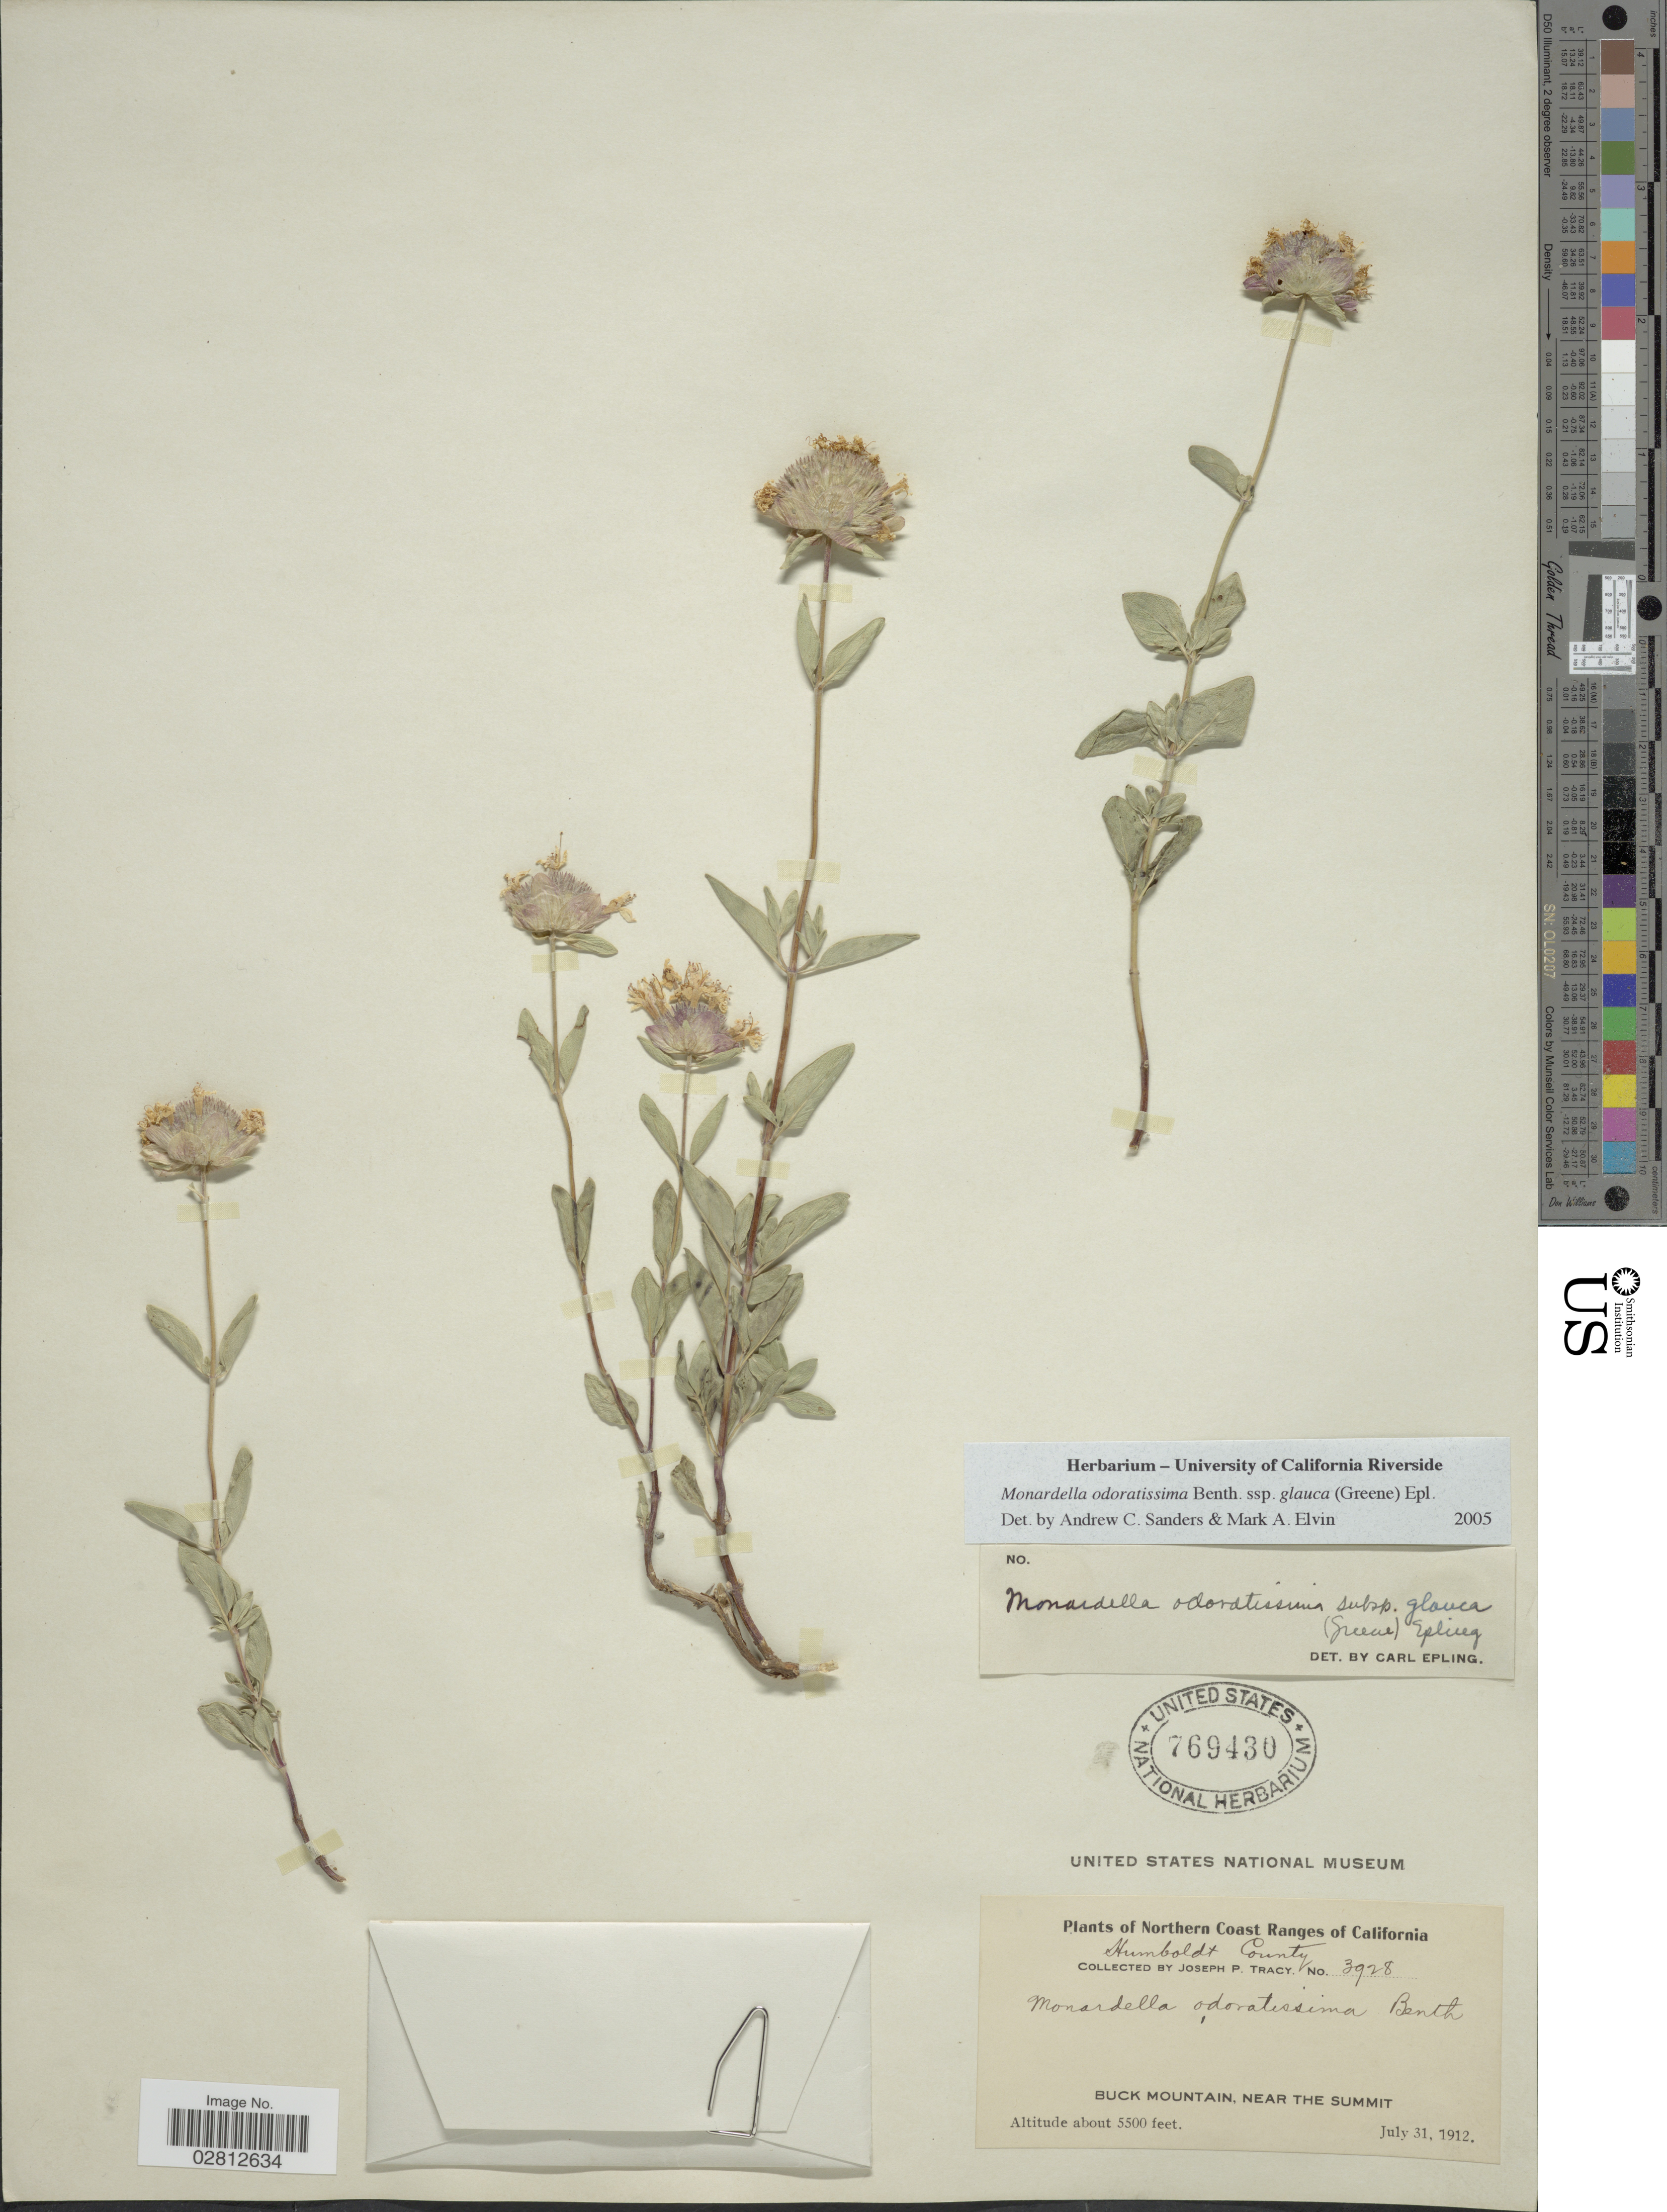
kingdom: Plantae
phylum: Tracheophyta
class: Magnoliopsida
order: Lamiales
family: Lamiaceae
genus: Monardella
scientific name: Monardella odoratissima subsp. glauca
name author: (Greene) Epling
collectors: J. Tracy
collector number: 3928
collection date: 1912-07-31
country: United States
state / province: California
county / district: Humboldt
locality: Northern Coast Ranges of California, Humboldt County, Buck Mountain, near the summit.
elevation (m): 1676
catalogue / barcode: US 769430